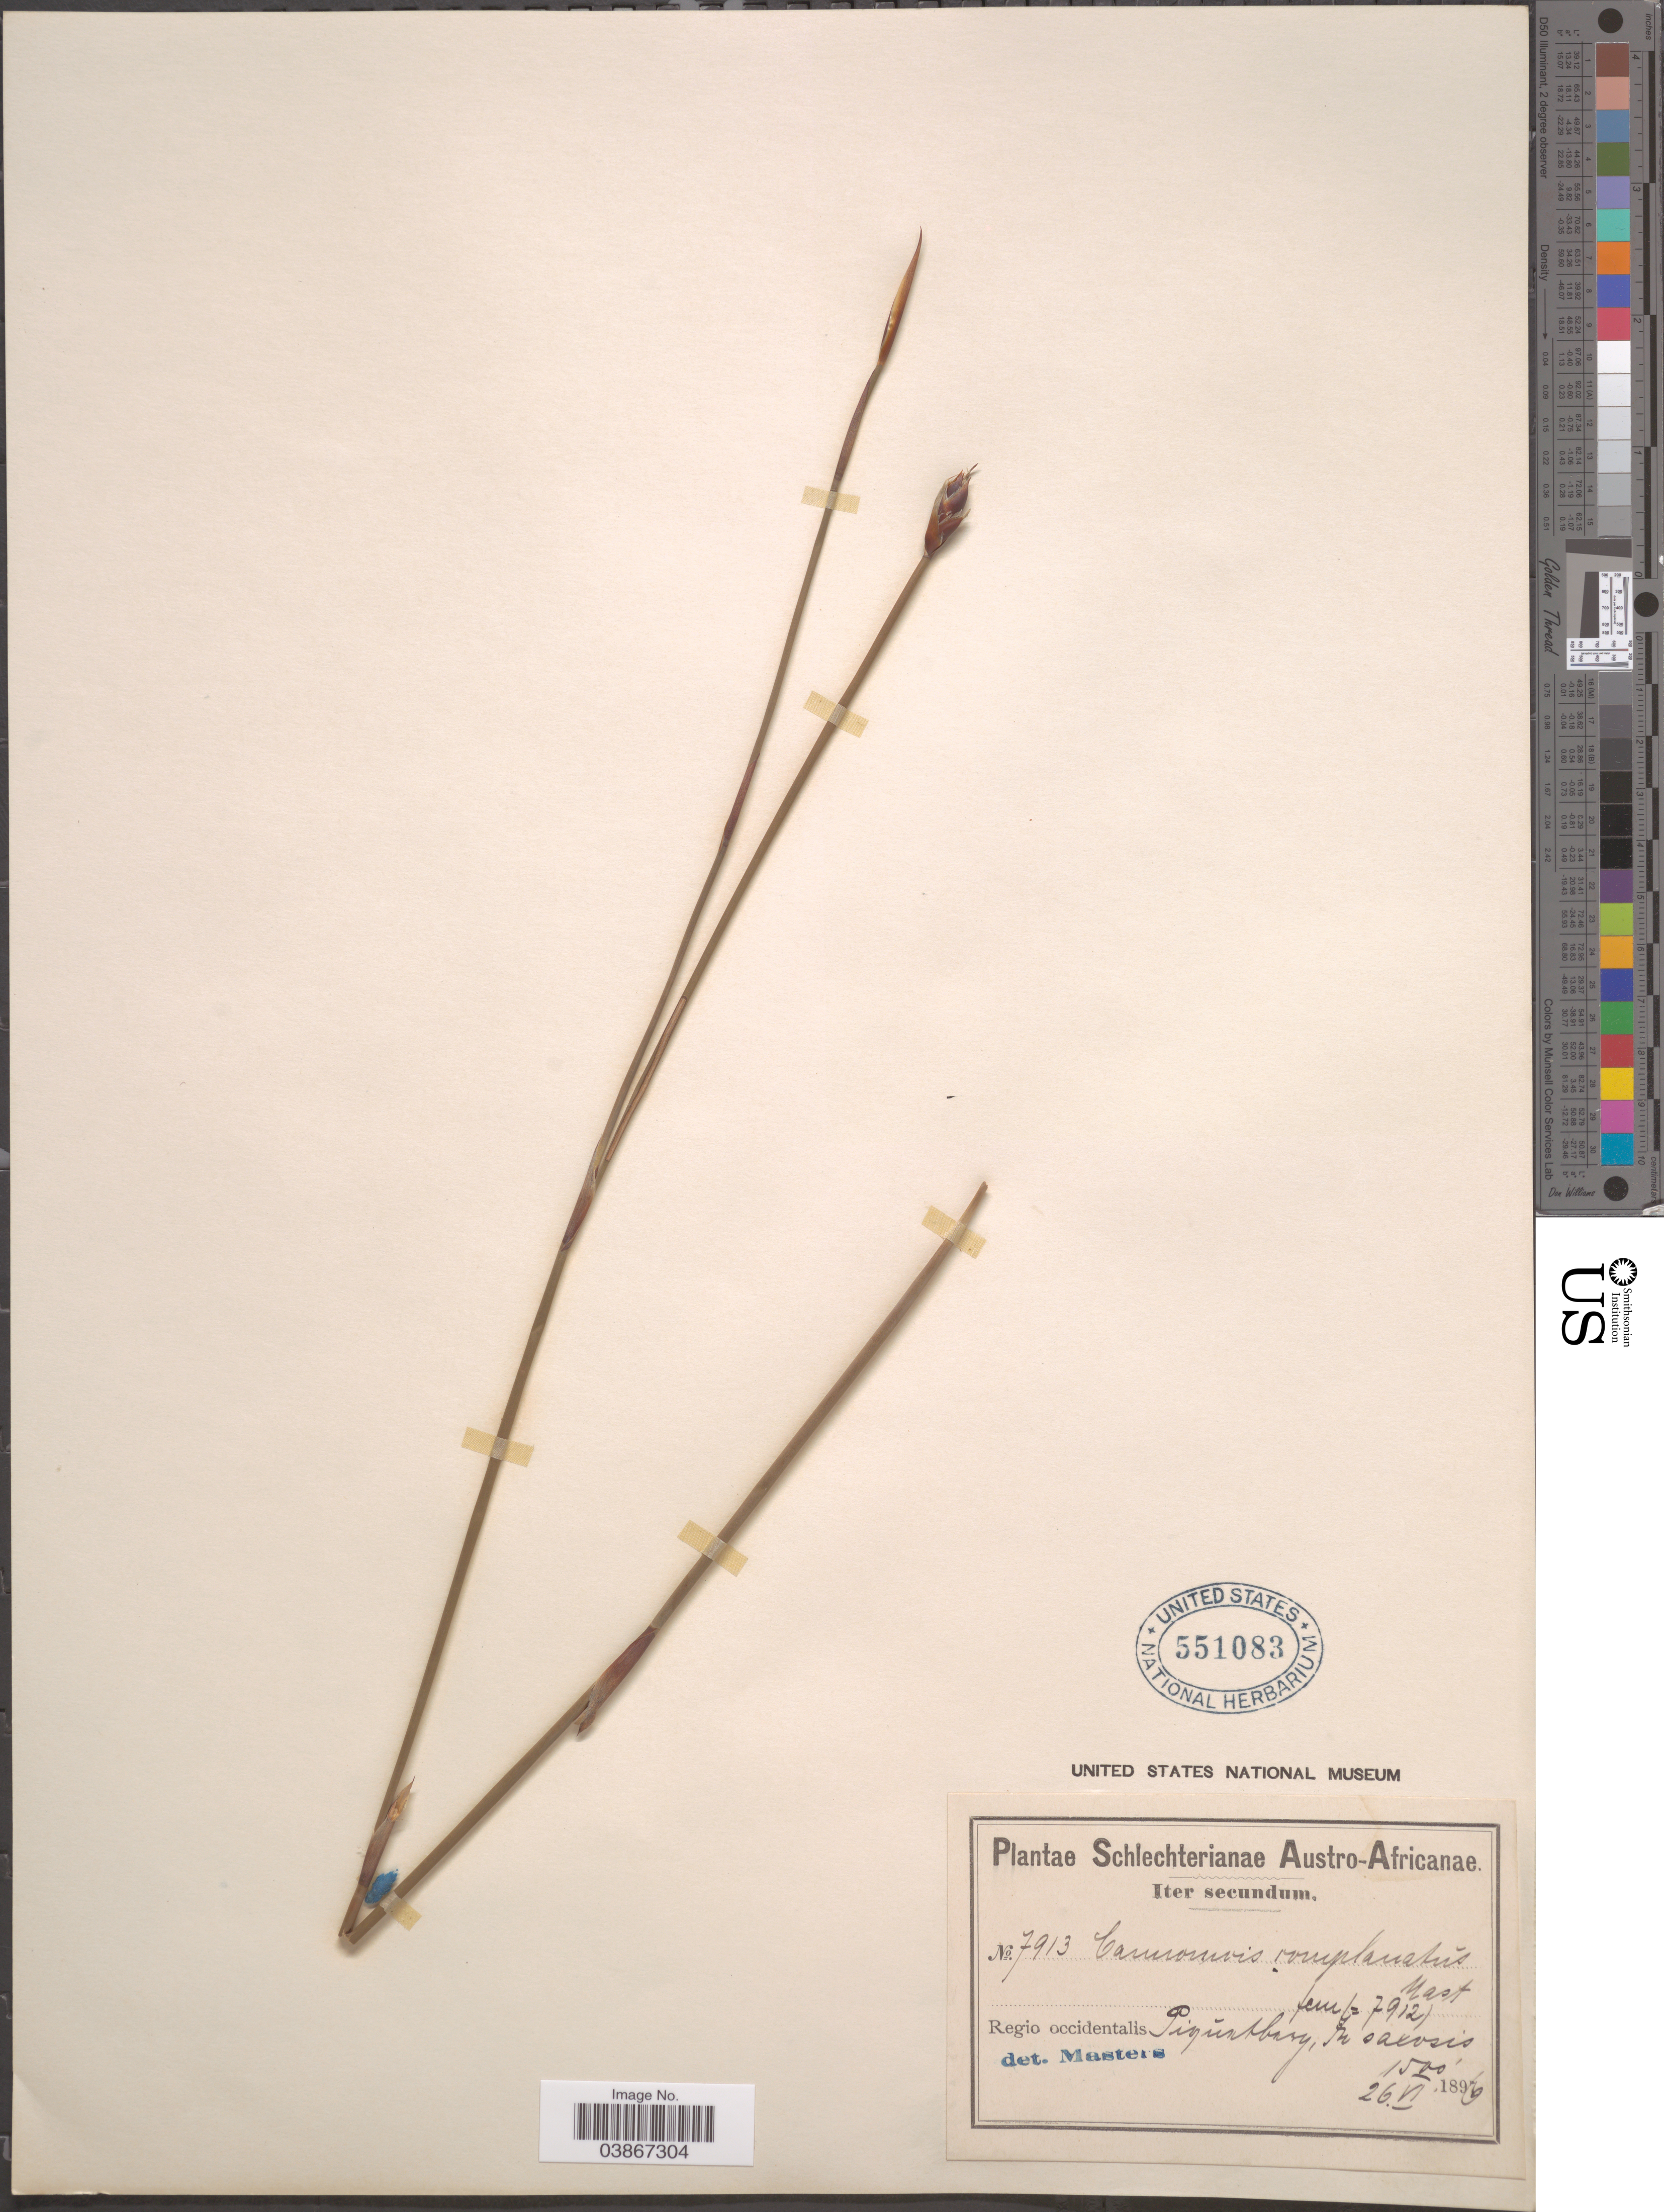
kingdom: Plantae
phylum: Tracheophyta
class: Liliopsida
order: Poales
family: Restionaceae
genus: Cannomois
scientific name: Cannomois complanatus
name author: Mast.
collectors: Schlechter, --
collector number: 7913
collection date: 1896-06-26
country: South Africa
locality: Austro-Africanae. Regio occidentalis: Piquitberg, in saxosis.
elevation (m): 457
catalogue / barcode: US 551083